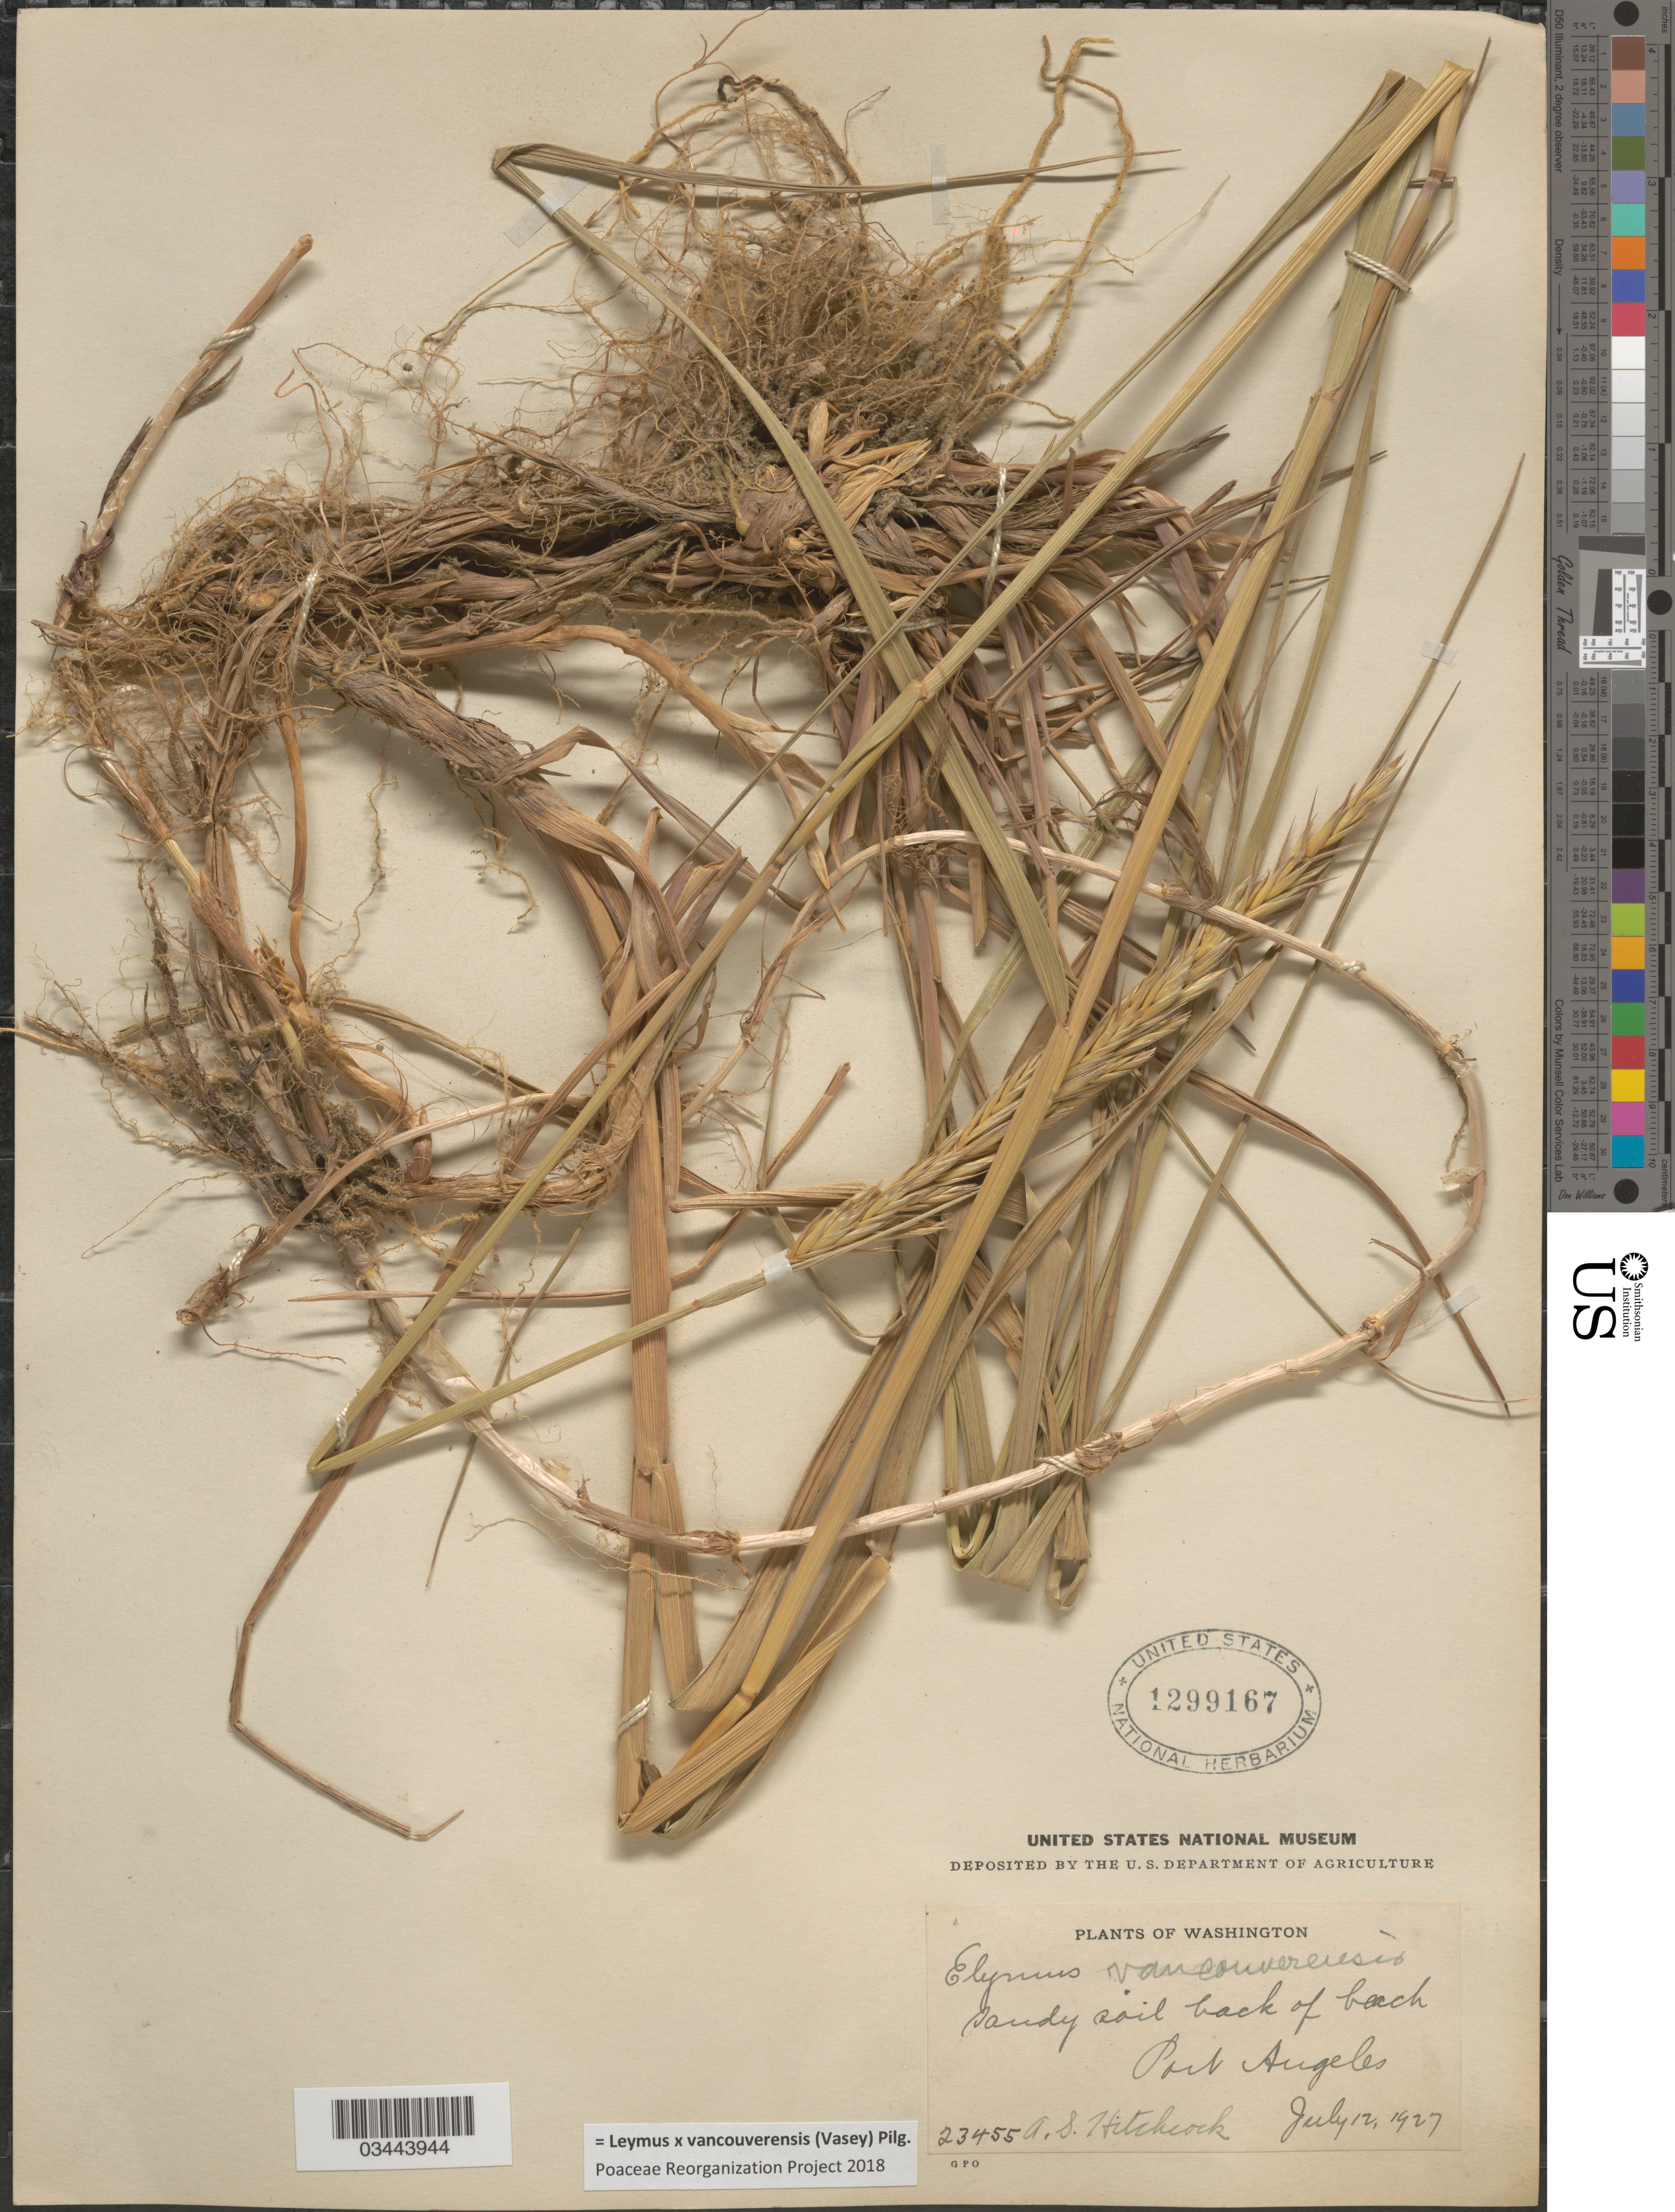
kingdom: Plantae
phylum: Tracheophyta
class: Liliopsida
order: Poales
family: Poaceae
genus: Leymus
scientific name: Leymus x vancouverensis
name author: (Vasey) Pilg.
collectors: A. S. Hitchcock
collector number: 23455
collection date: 1927-07-12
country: United States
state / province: Washington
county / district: Clallam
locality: Sandy soil back of beach. Port Angeles.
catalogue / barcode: US 1299167